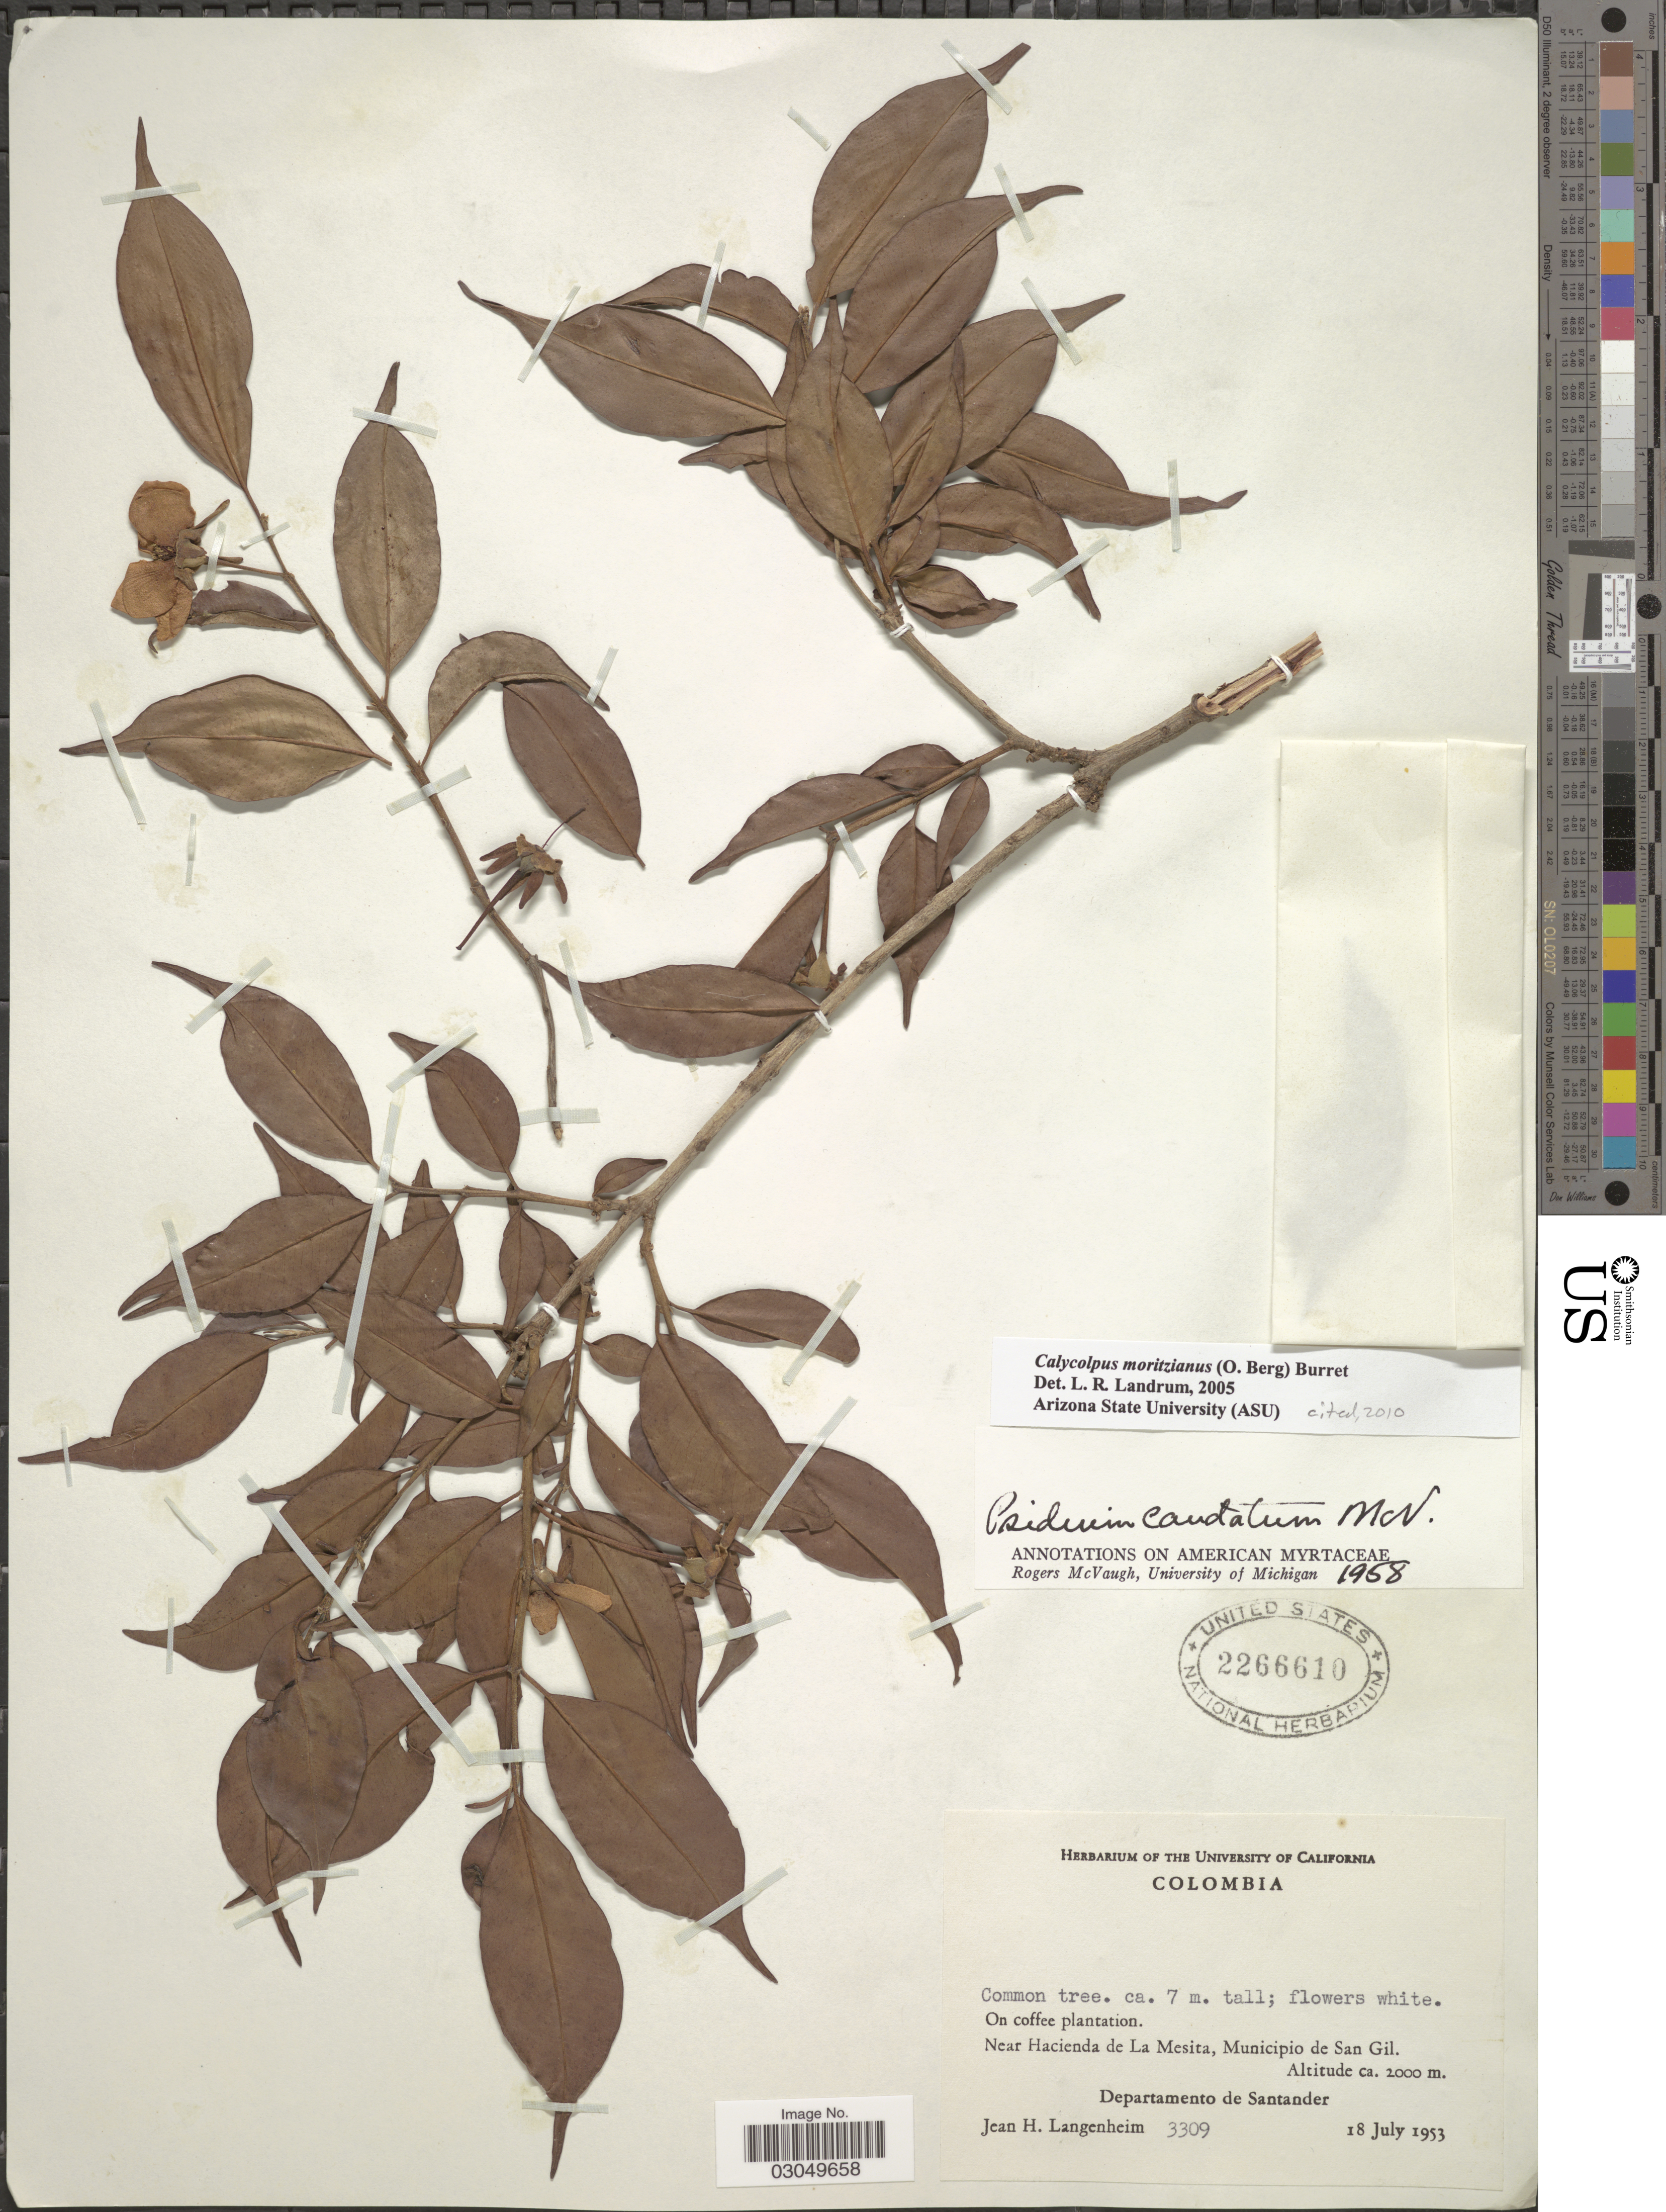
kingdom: Plantae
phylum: Tracheophyta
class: Magnoliopsida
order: Myrtales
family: Myrtaceae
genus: Calycolpus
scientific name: Calycolpus moritzianus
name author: (O. Berg) Burret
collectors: J. H. Langenheim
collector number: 3309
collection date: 1953-07-18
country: Colombia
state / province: Santander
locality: On coffee plantation. Near Hacienda de La Mesita, Municipio de San Gil. Departamento de Santander.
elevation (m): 2000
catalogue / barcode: US 2266610